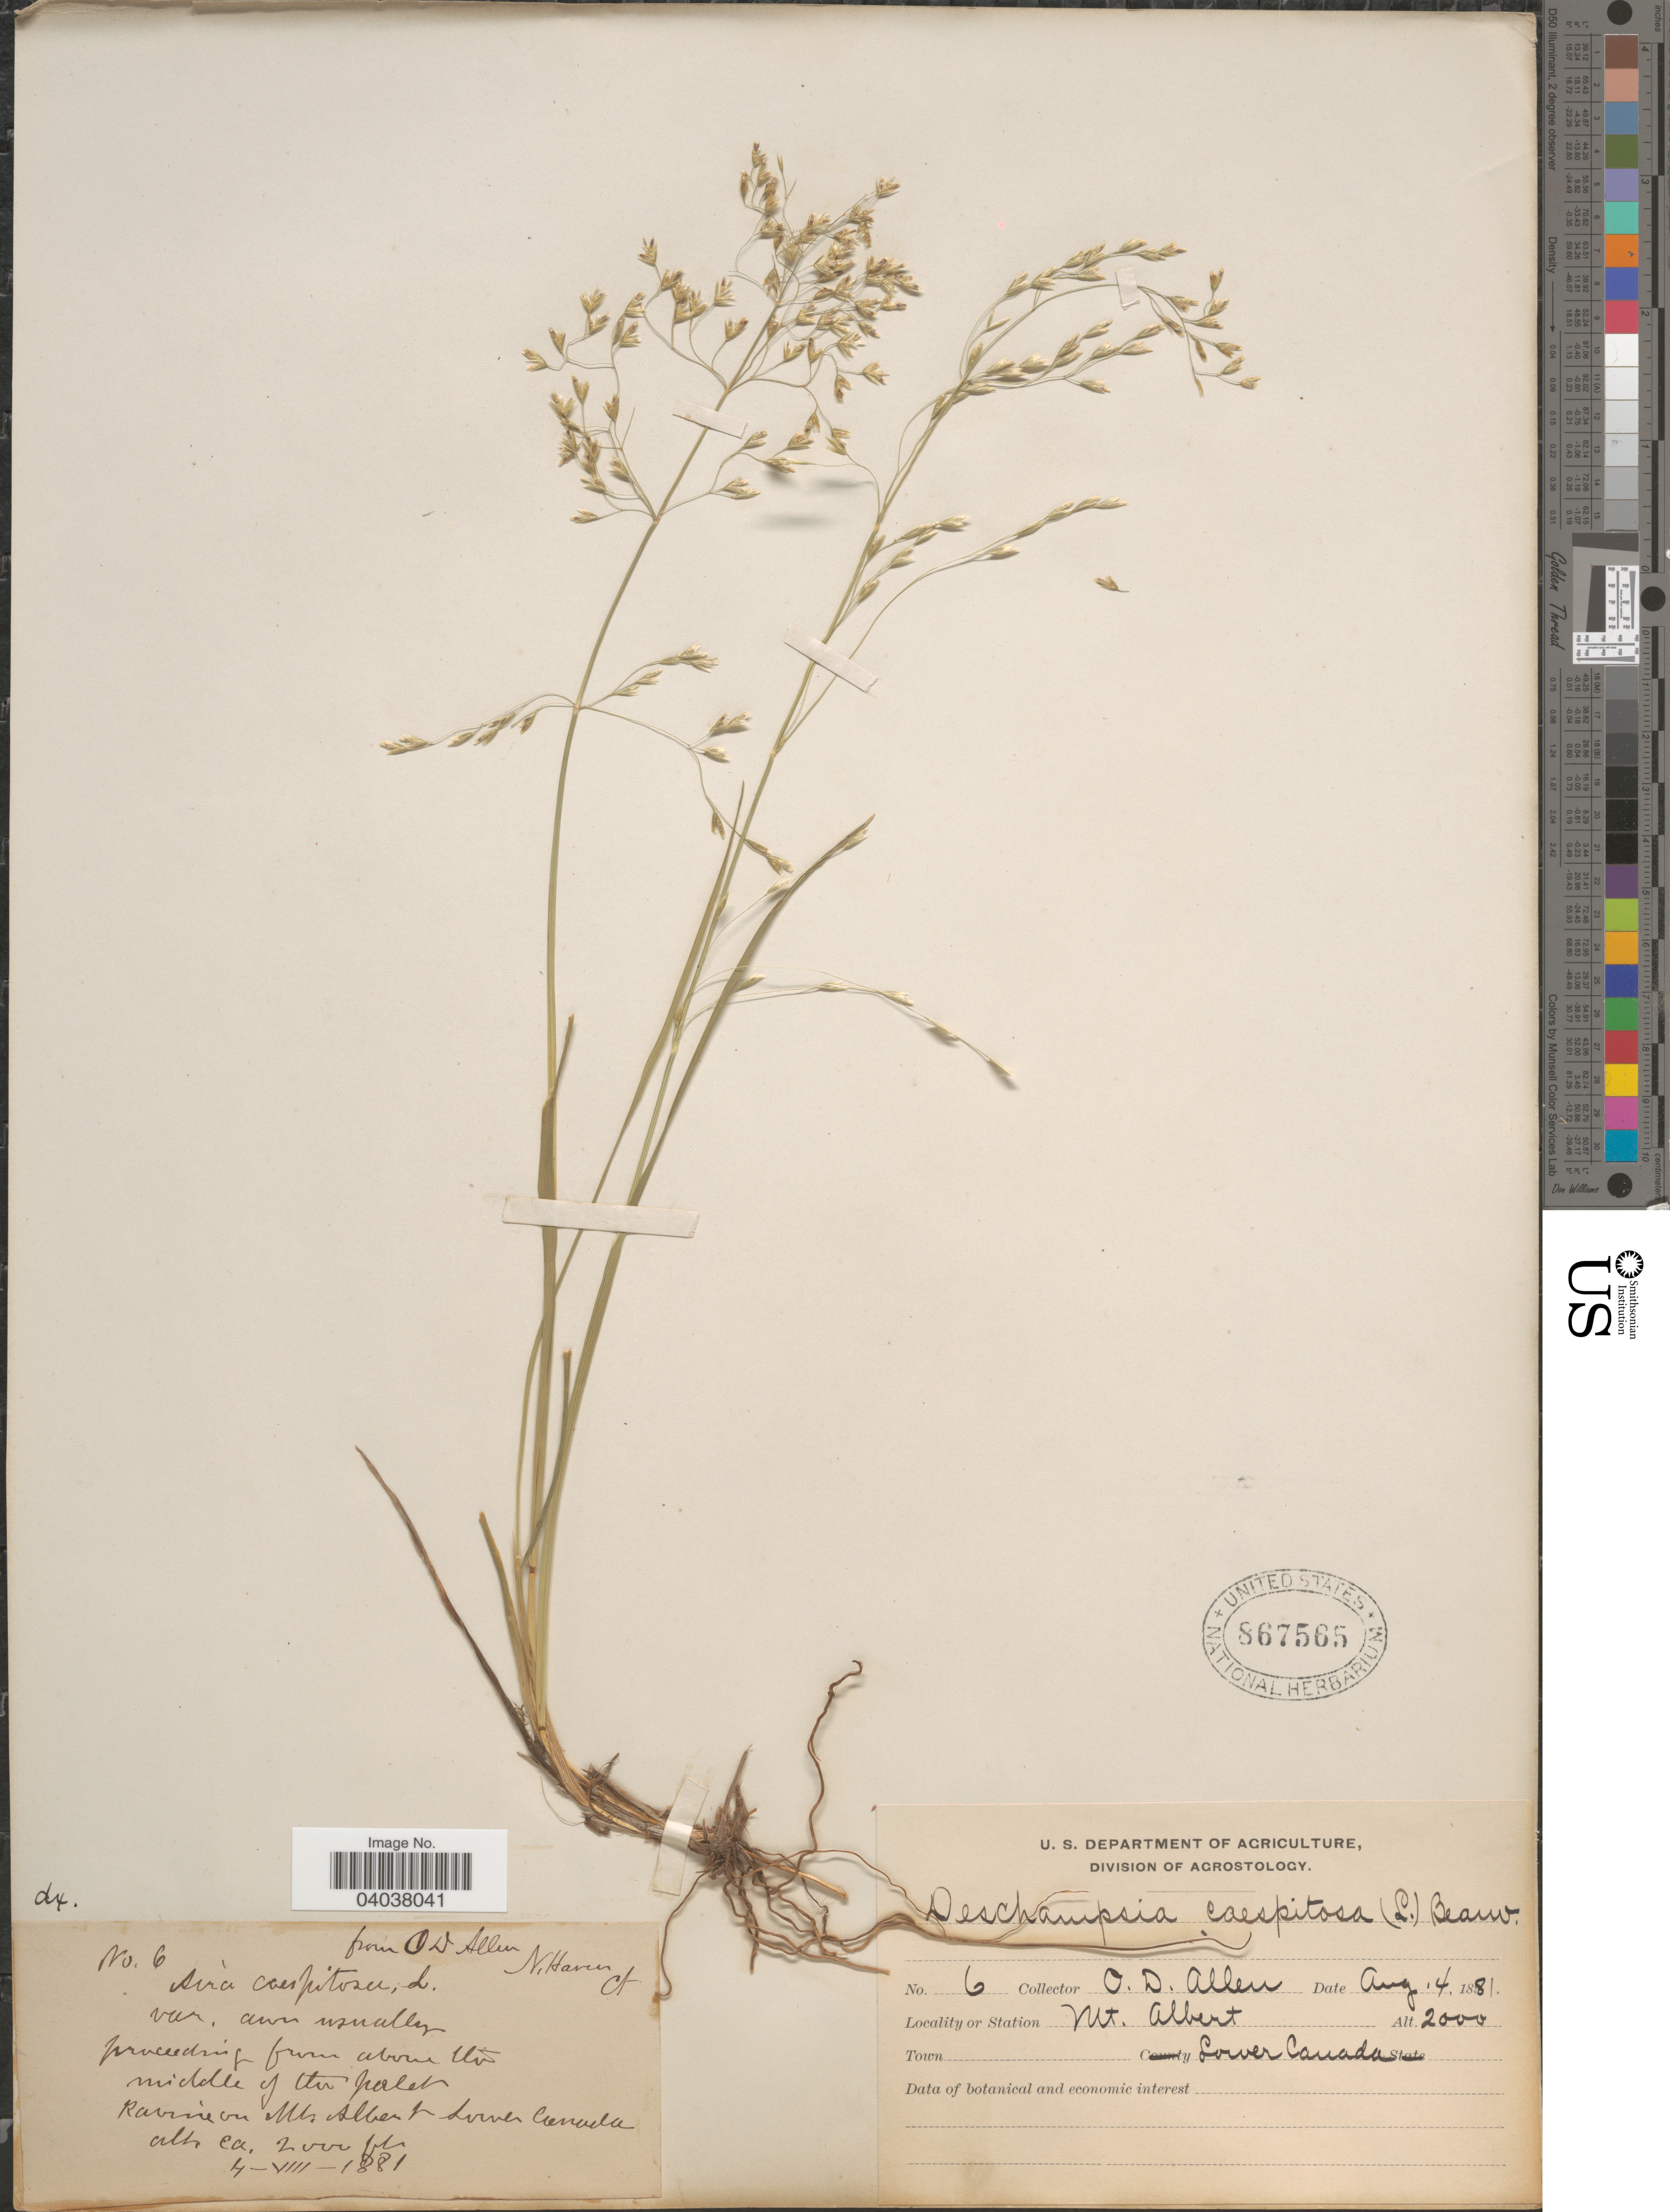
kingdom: Plantae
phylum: Tracheophyta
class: Liliopsida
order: Poales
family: Poaceae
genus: Deschampsia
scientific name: Deschampsia cespitosa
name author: (L.) P. Beauv.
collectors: O. D. Allen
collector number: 6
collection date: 1881-08-04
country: Canada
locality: Ravine on Mt. Albert, Lower Canada.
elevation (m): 610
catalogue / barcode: US 867565